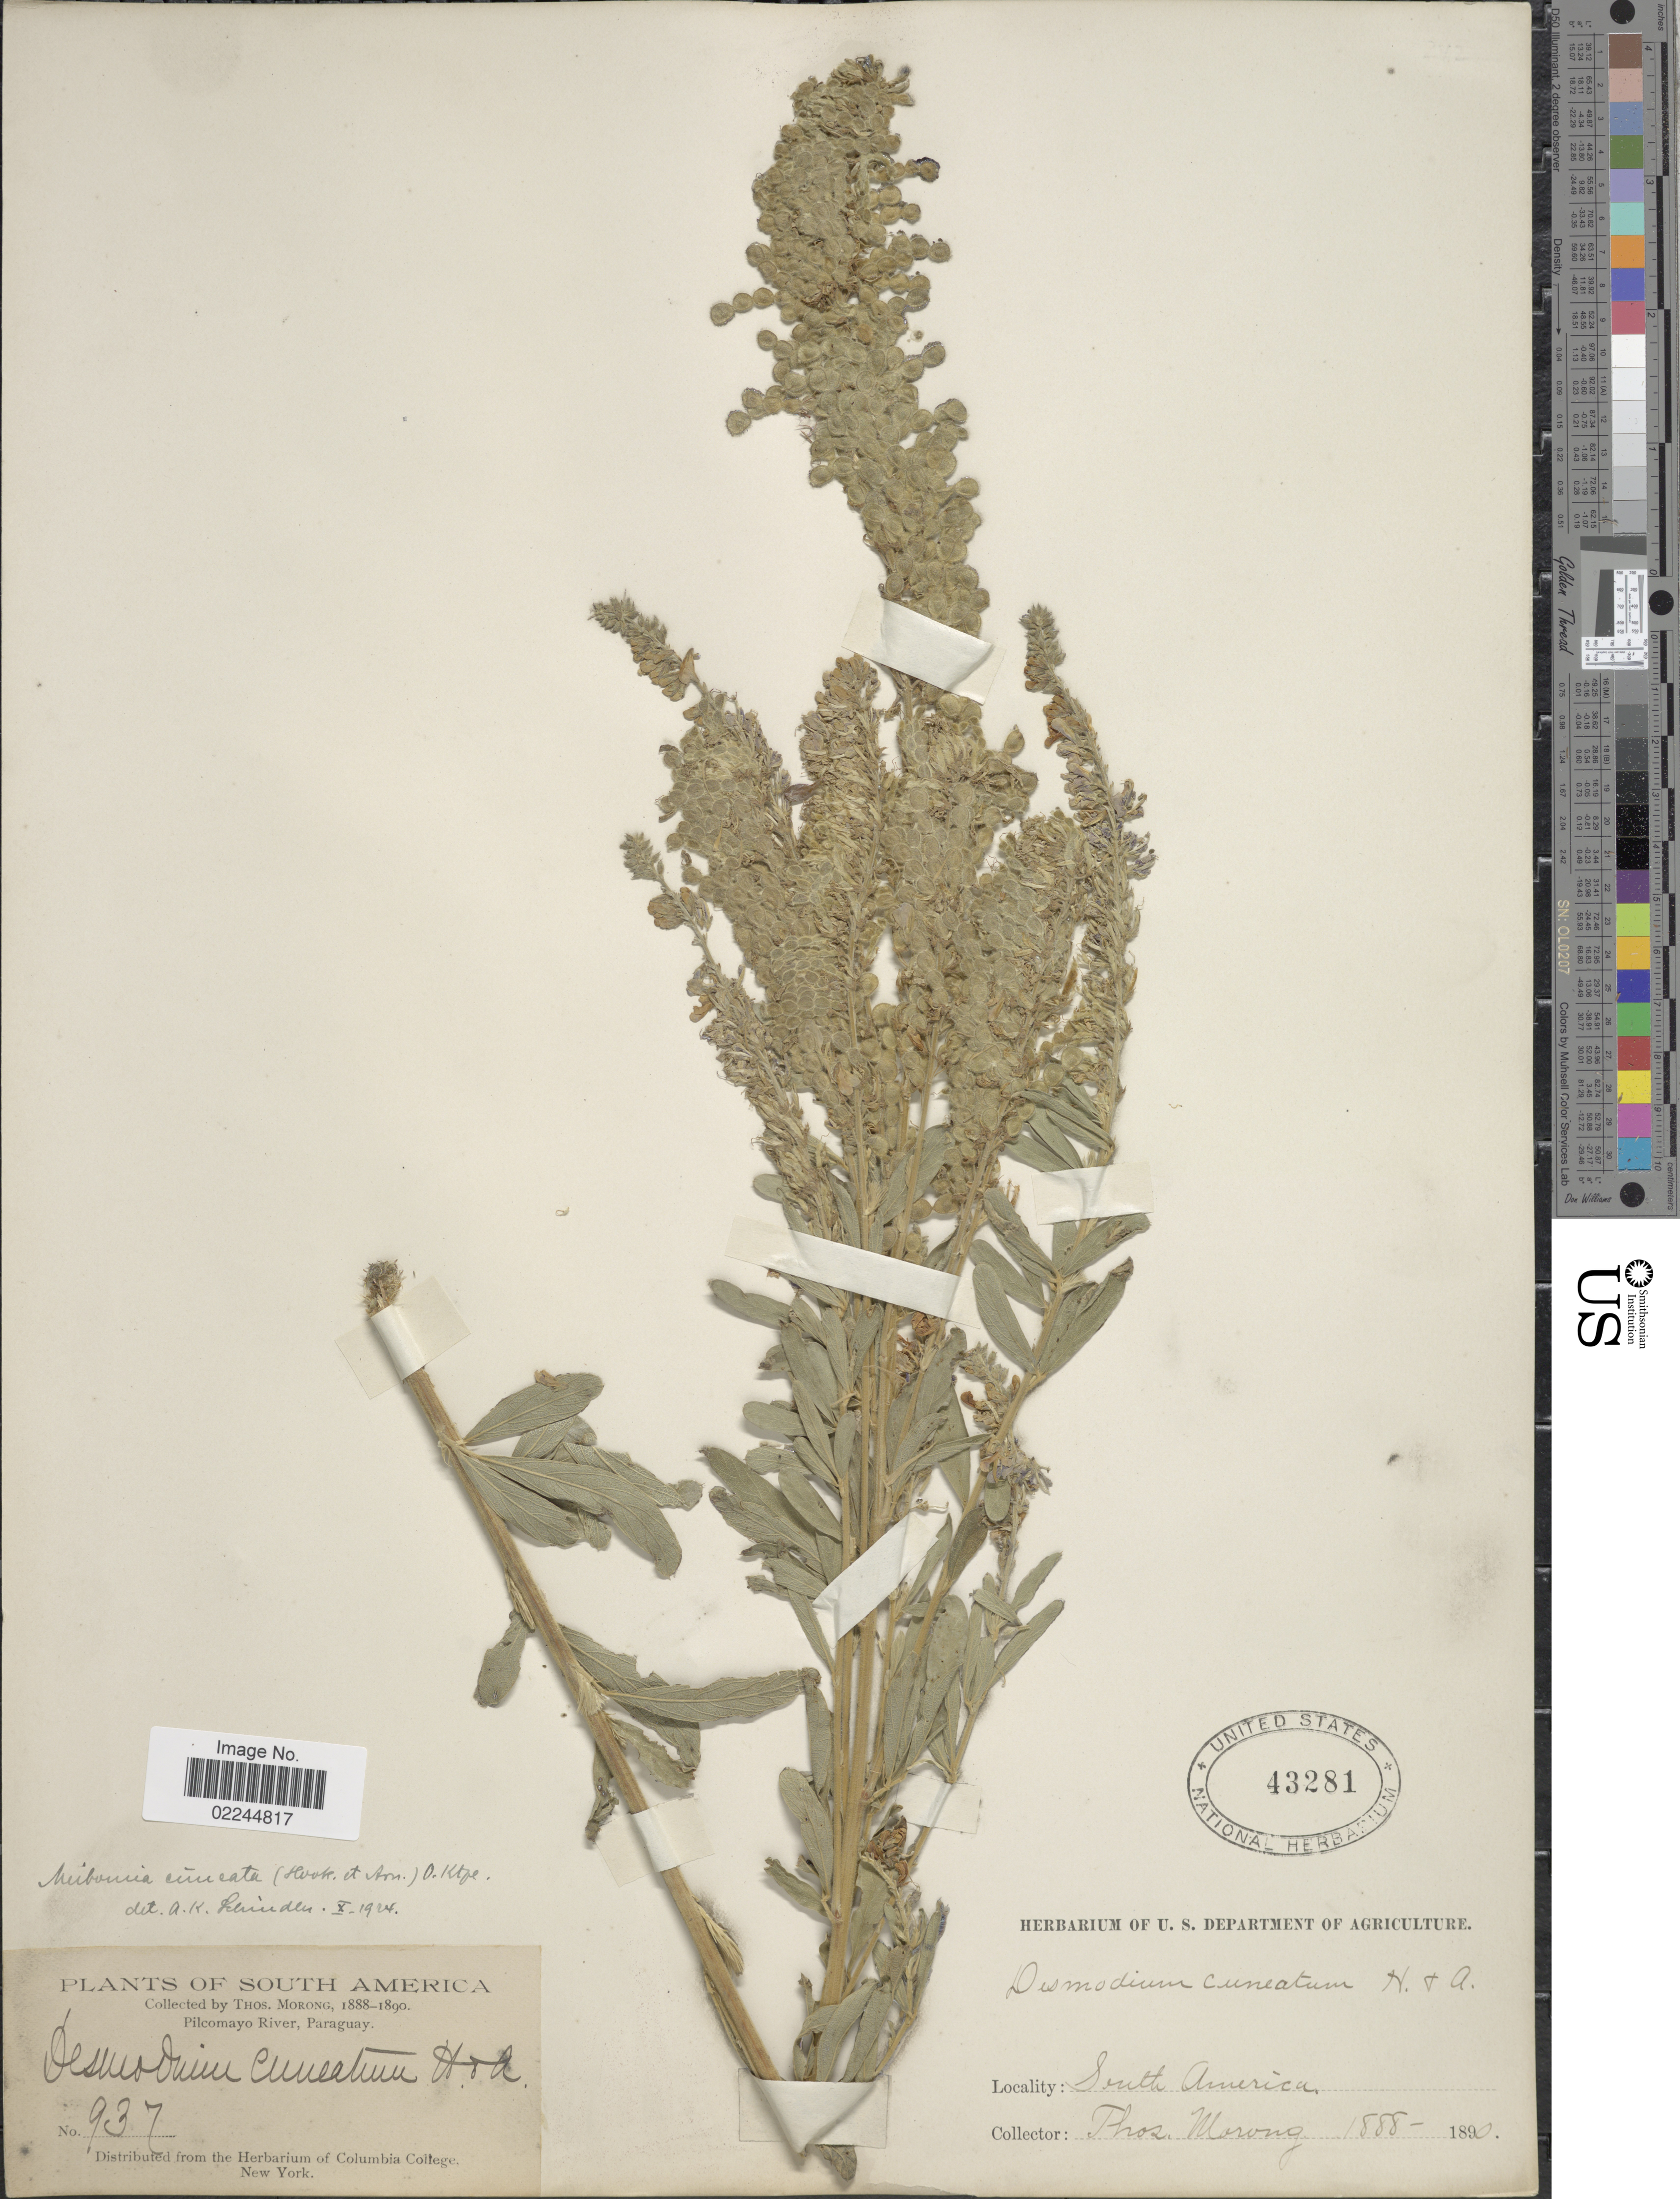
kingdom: Plantae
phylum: Tracheophyta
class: Magnoliopsida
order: Fabales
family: Fabaceae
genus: Desmodium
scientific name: Desmodium cuneatum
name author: Hook. & Arn.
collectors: ex herb. T. Morong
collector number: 937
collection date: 1888/1890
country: Paraguay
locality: Pilcomayo River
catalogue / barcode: US 43281